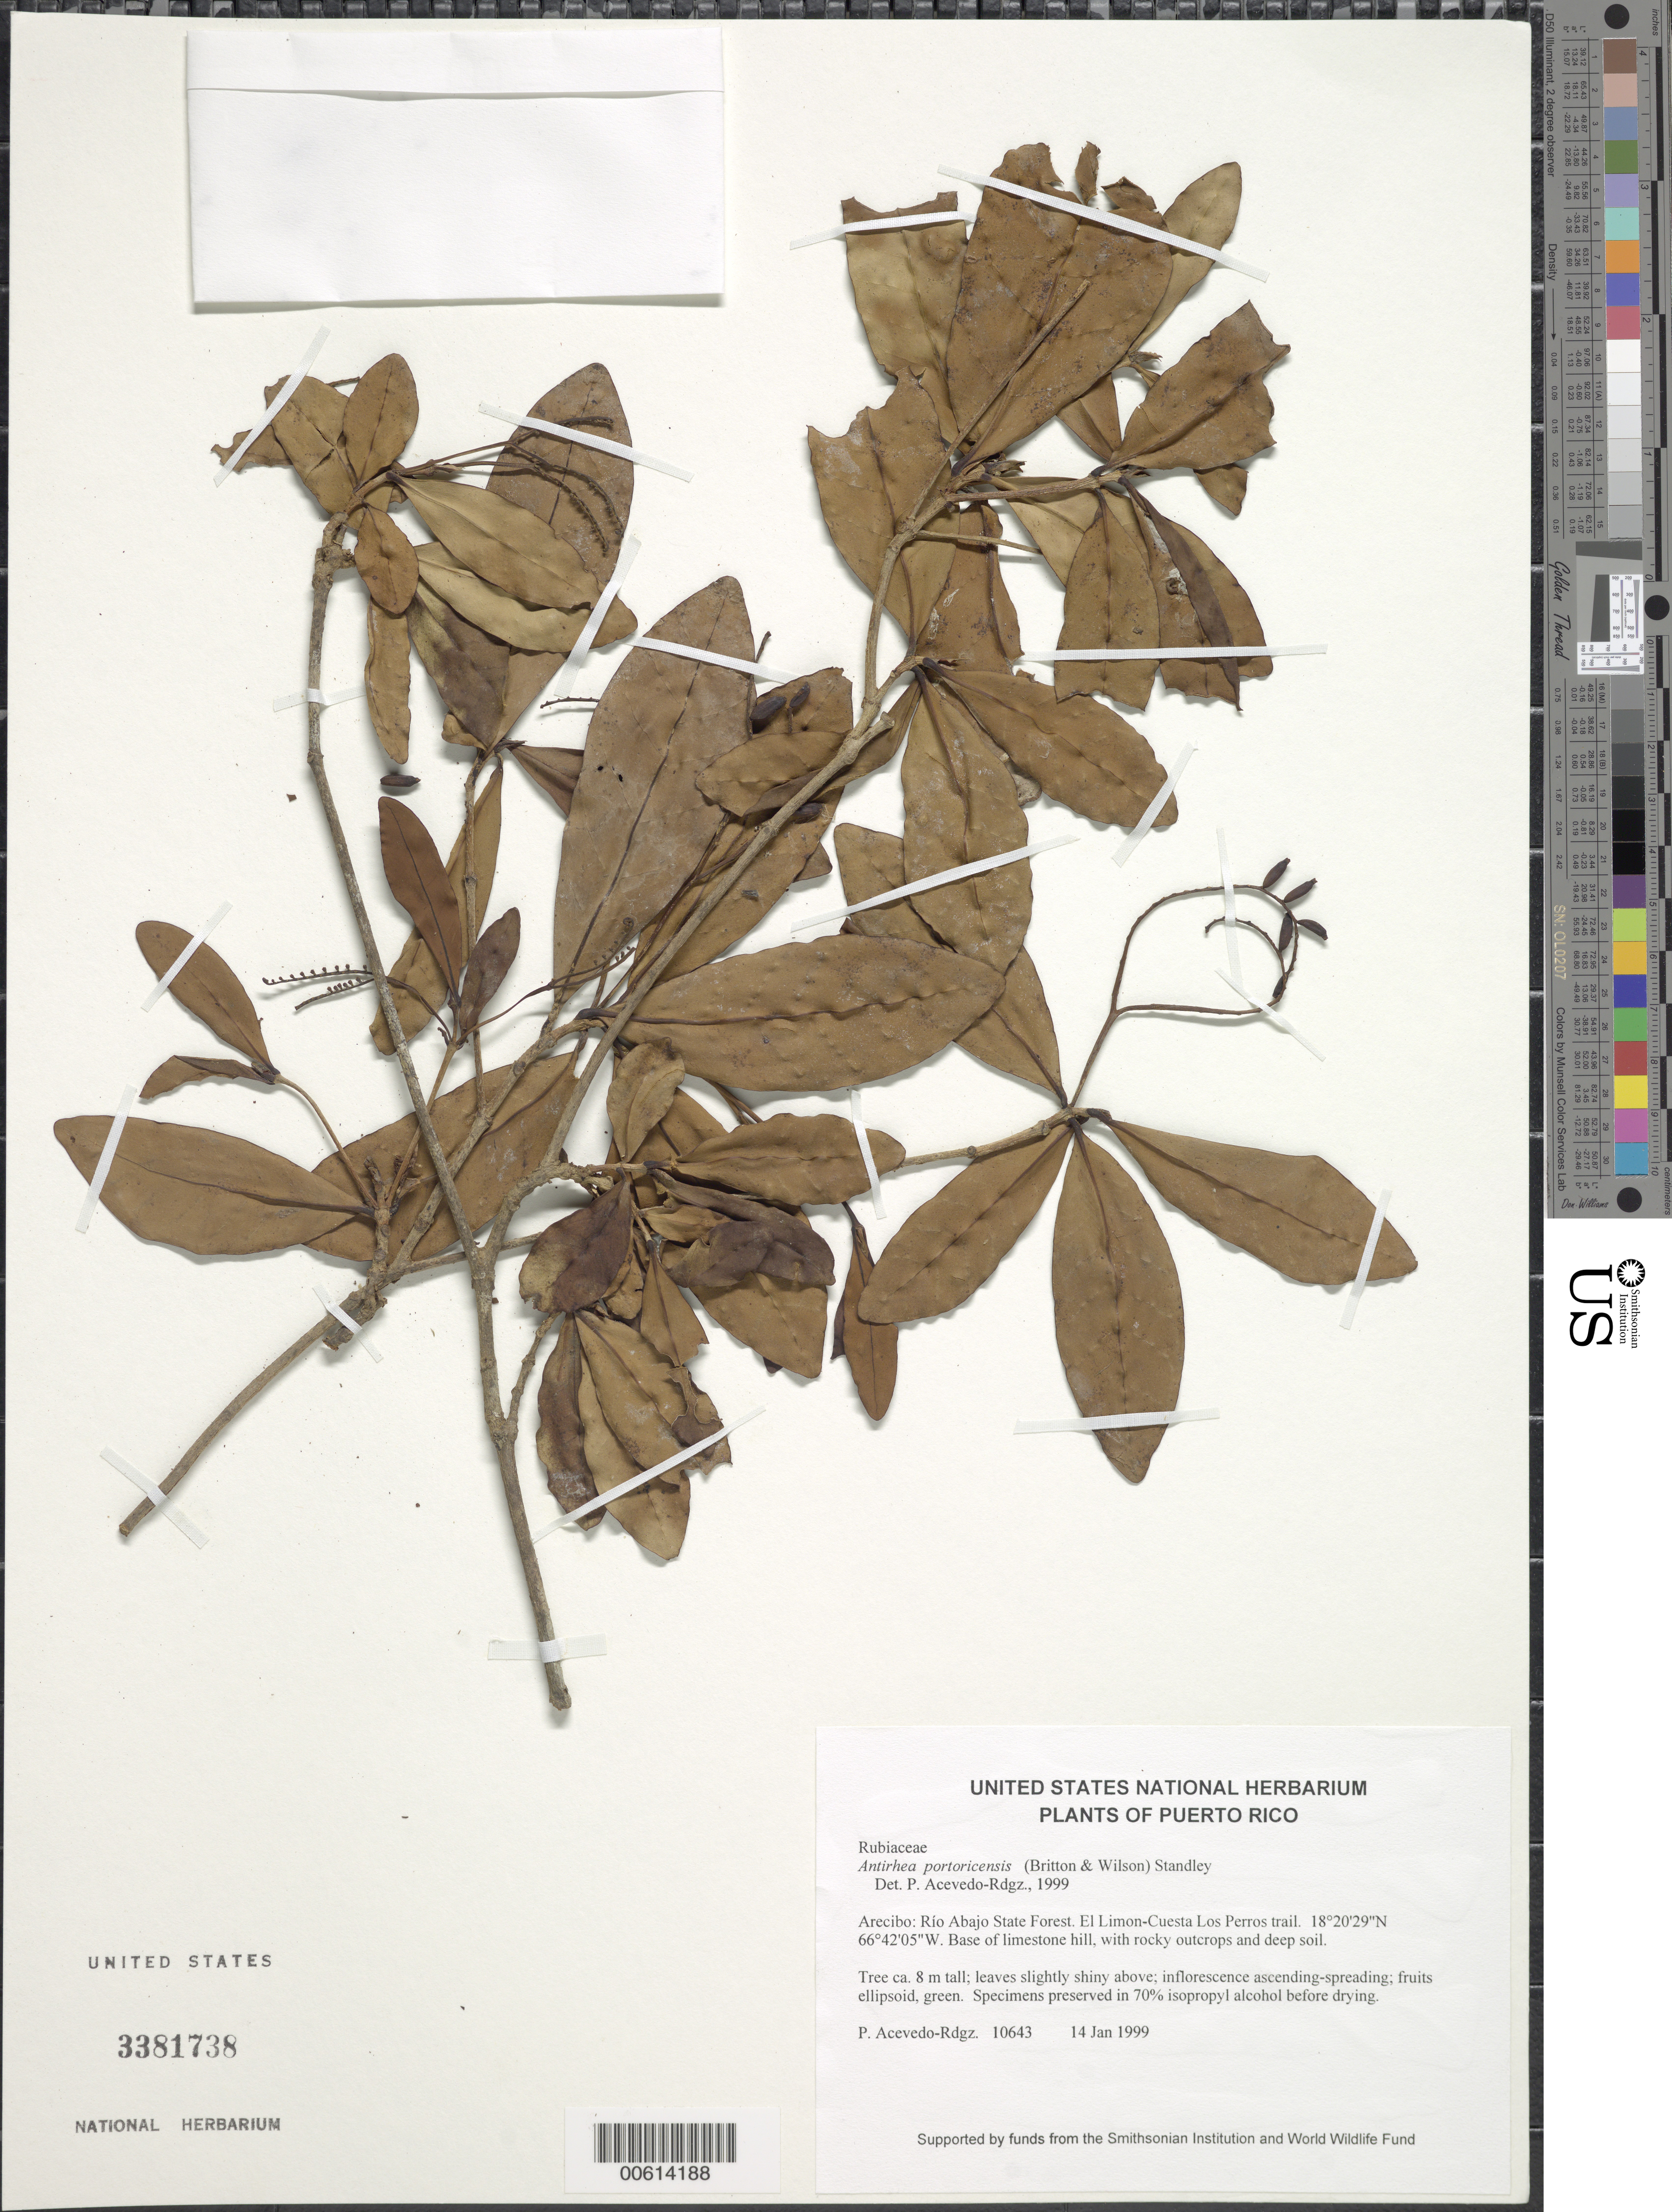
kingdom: Plantae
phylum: Tracheophyta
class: Magnoliopsida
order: Gentianales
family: Rubiaceae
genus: Antirhea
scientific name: Antirhea portoricensis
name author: (Britton & P. Wilson) Standl.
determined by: Acevedo-Rodríguez, P., (BOT), Smithsonian Institution - National Museum of Natural History (UNITED STATES)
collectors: P. Acevedo-Rodr.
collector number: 10643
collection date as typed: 14 Jan 1999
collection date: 1999-01-14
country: Puerto Rico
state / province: Arecibo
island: Puerto Rico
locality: Arecibo; Río Abajo State Forest. El Limon-Cuesta Los Perros trail.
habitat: Base of limestone hill, with rocky outcrops and deep soil.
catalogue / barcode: US 3381738